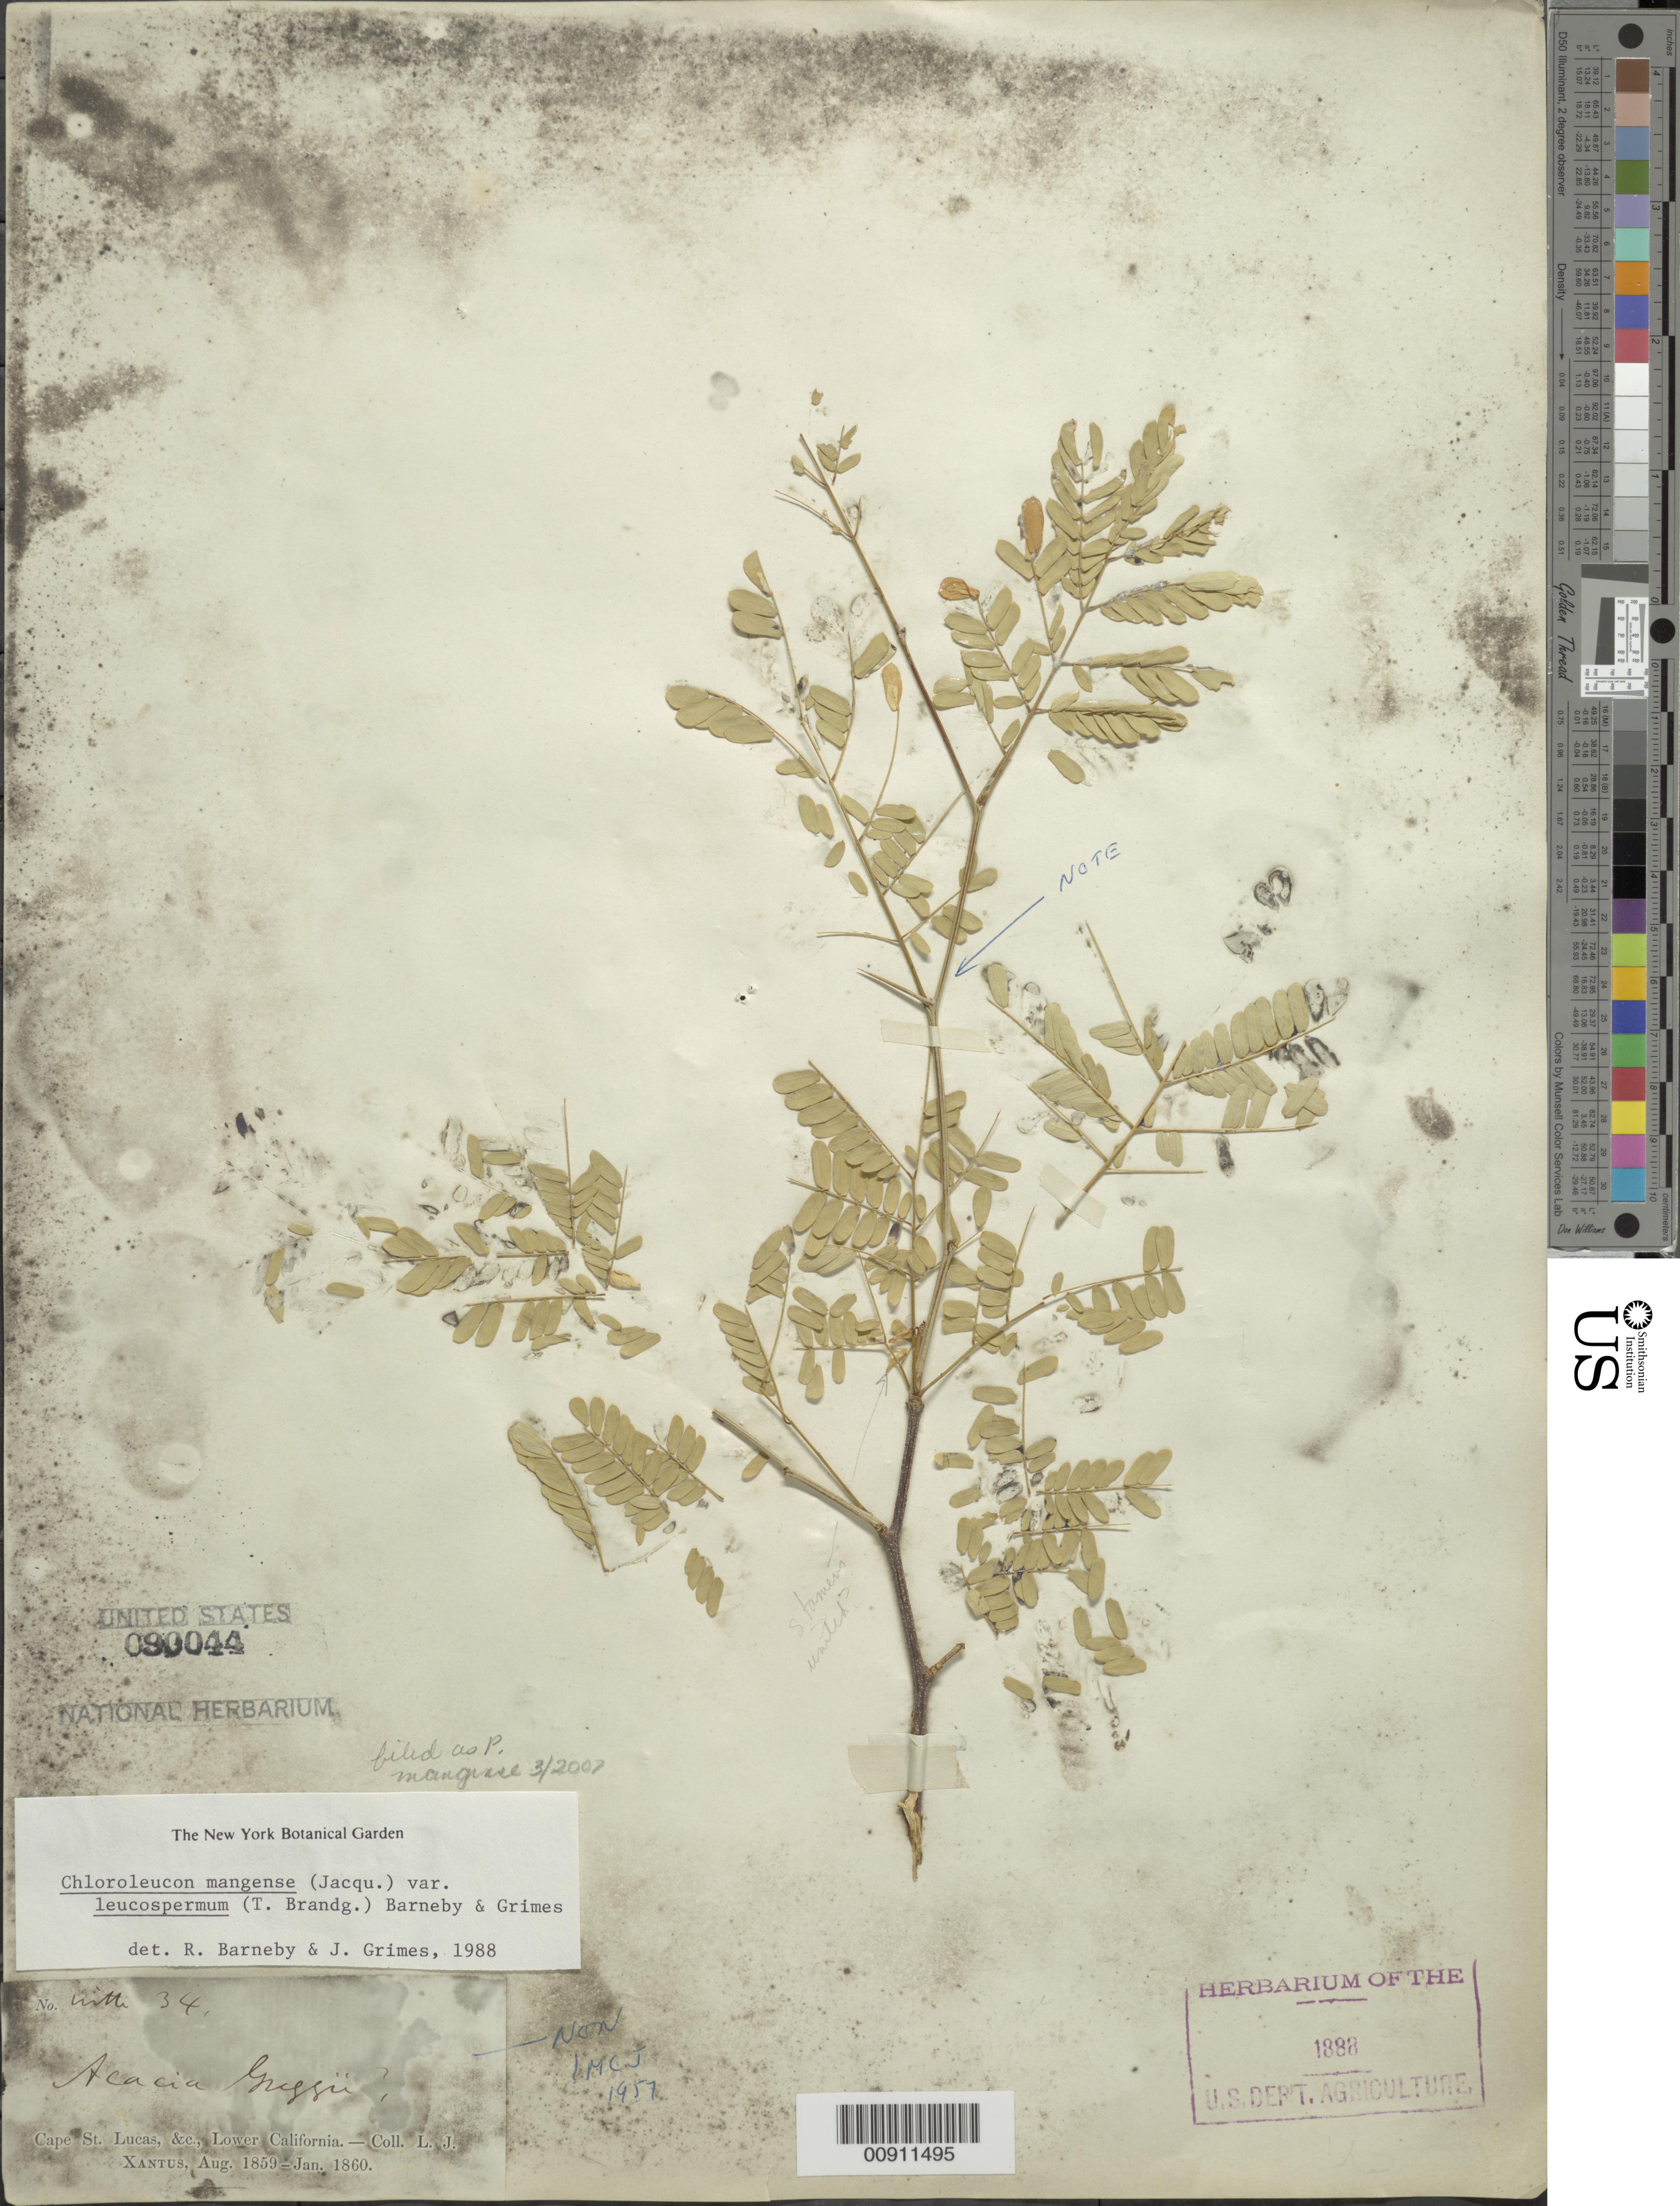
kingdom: Plantae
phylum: Tracheophyta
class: Magnoliopsida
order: Fabales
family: Fabaceae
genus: Chloroleucon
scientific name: Chloroleucon mangense var. leucospermum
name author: (Brandegee) Barneby & J.W. Grimes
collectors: J. Xantus de Vesey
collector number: With 34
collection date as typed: Aug 1859 to -- Jan 1860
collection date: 1859-08/1860-01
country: Mexico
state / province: Baja California Sur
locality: Cape St. Lucas & c. , Lower California.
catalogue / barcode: US 90044